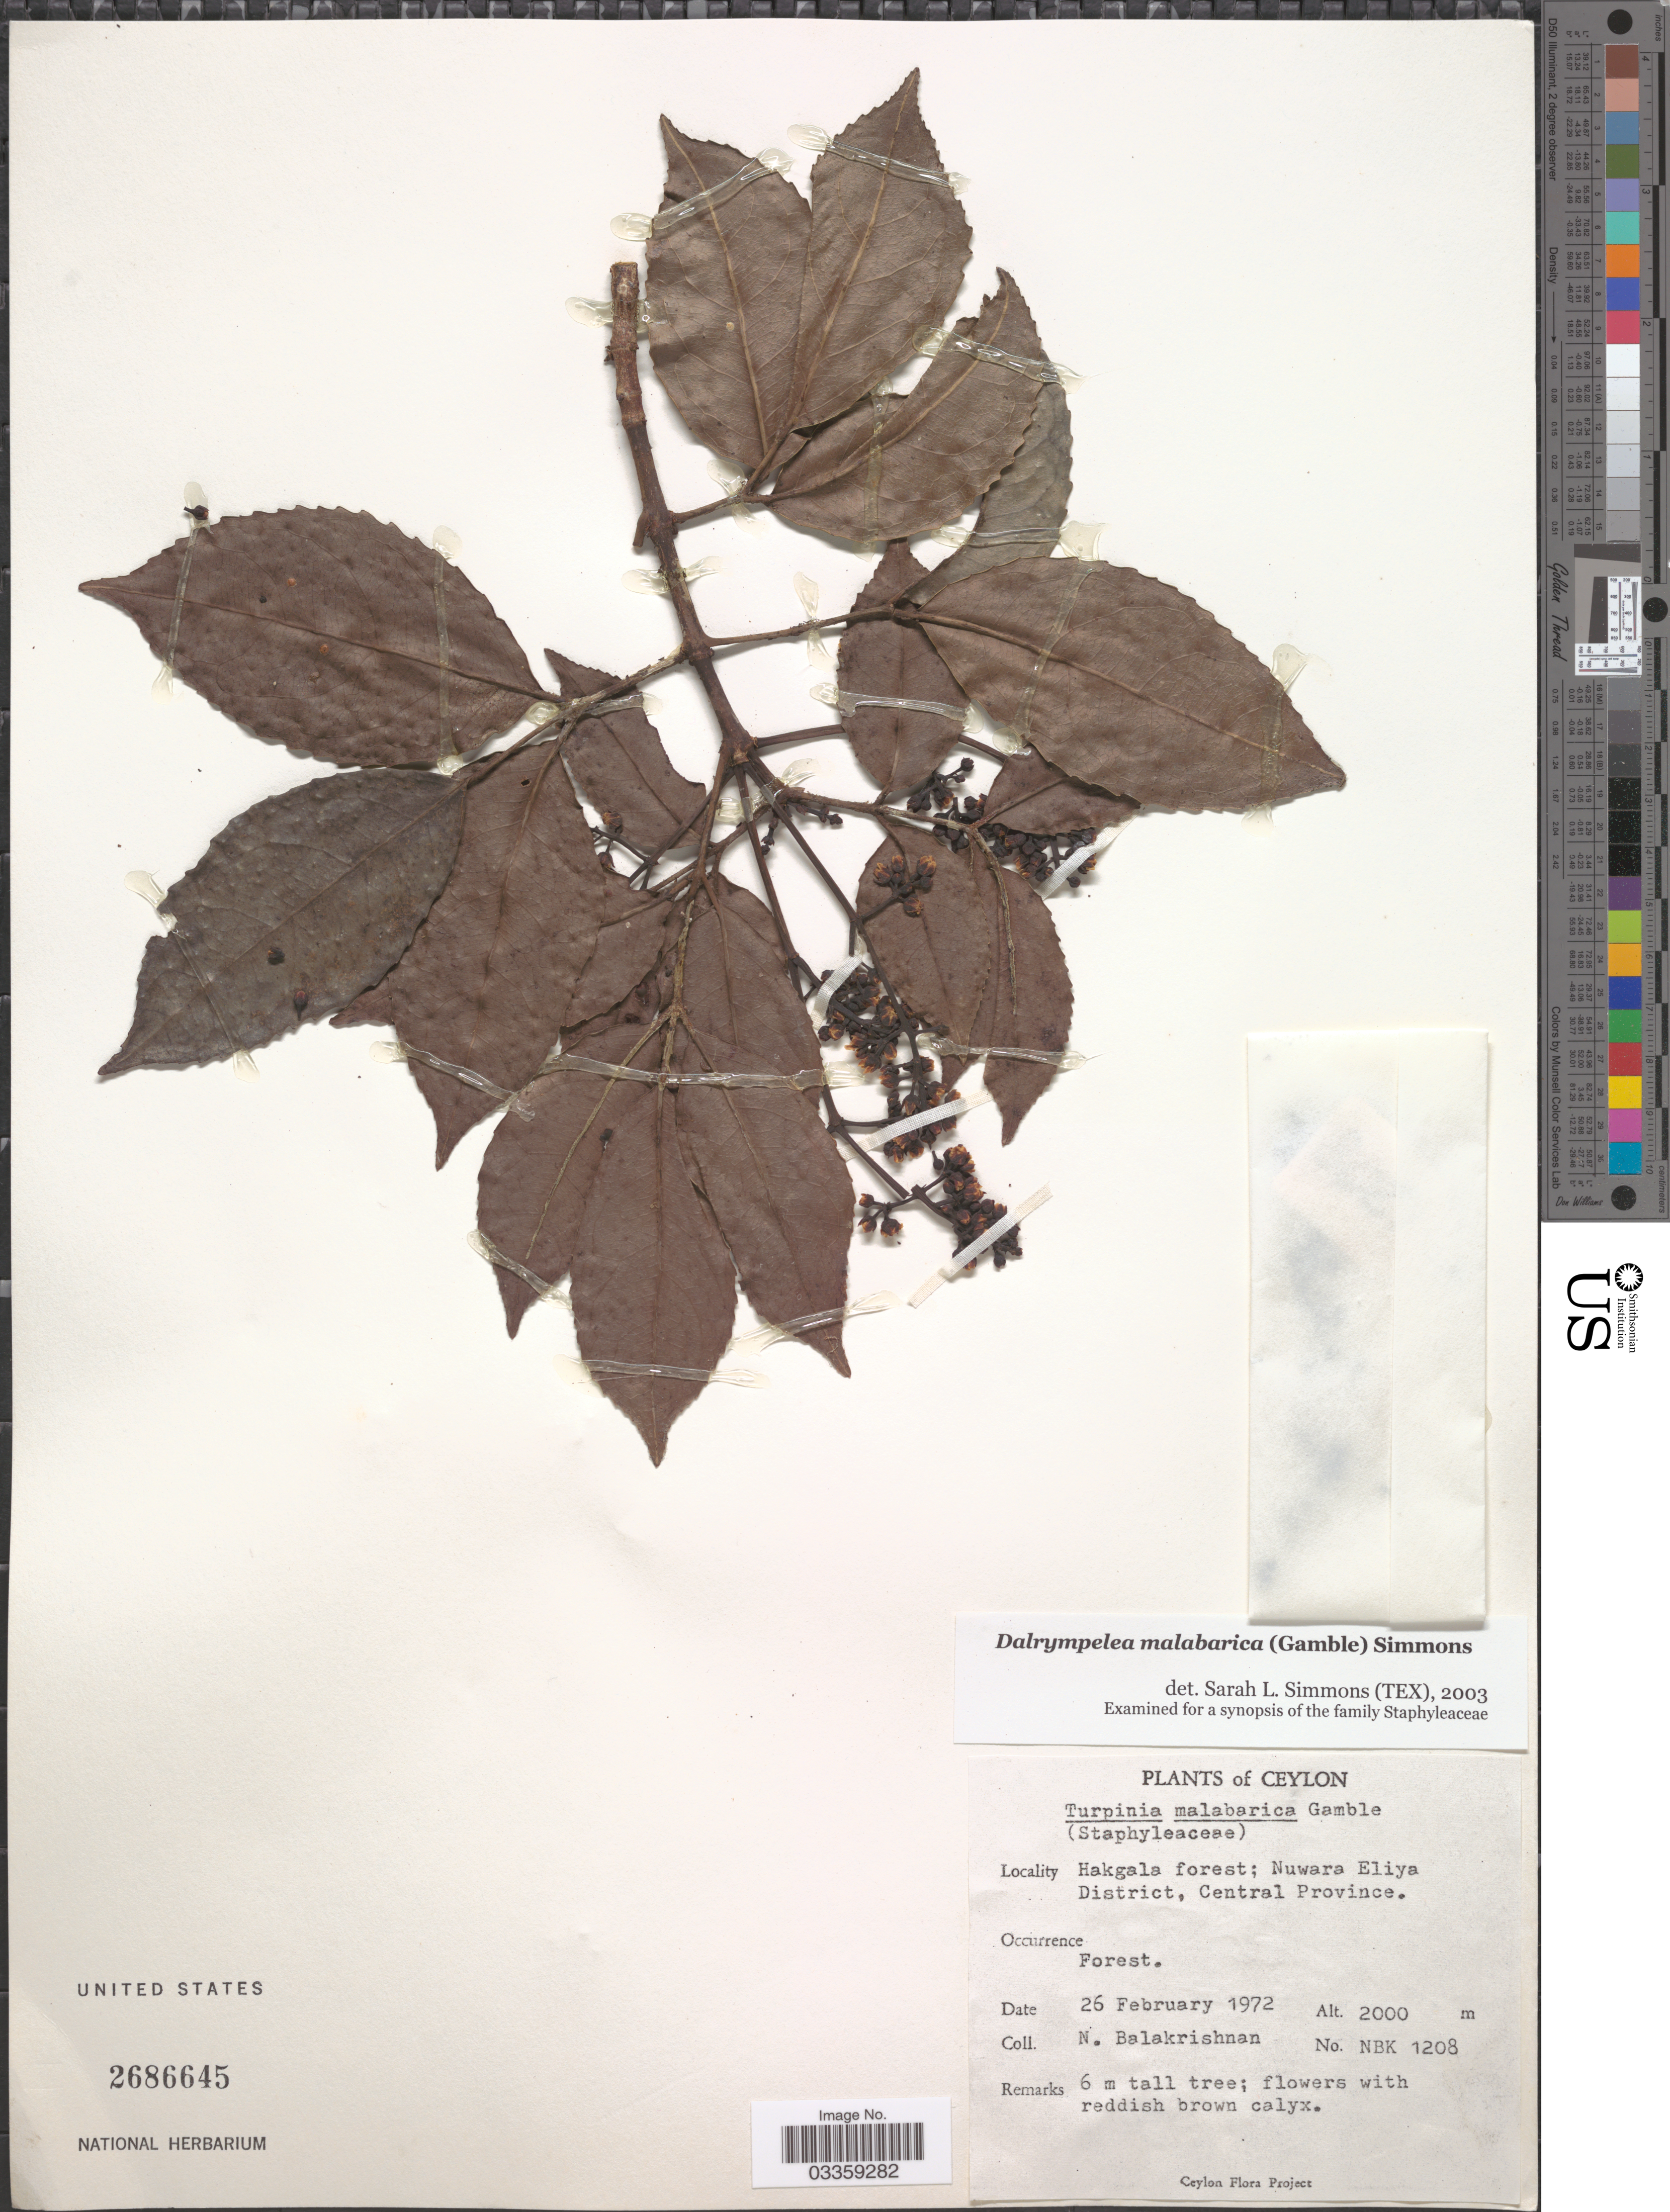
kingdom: Plantae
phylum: Tracheophyta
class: Magnoliopsida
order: Crossosomatales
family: Staphyleaceae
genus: Turpinia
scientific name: Turpinia malabarica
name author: Gamble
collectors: N. Balakrishnan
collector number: NBK1208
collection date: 1972-02-26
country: Sri Lanka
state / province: Central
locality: Ceylon, Hakgala forest; Nuwara Eliya District.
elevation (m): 2000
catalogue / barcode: US 2686645